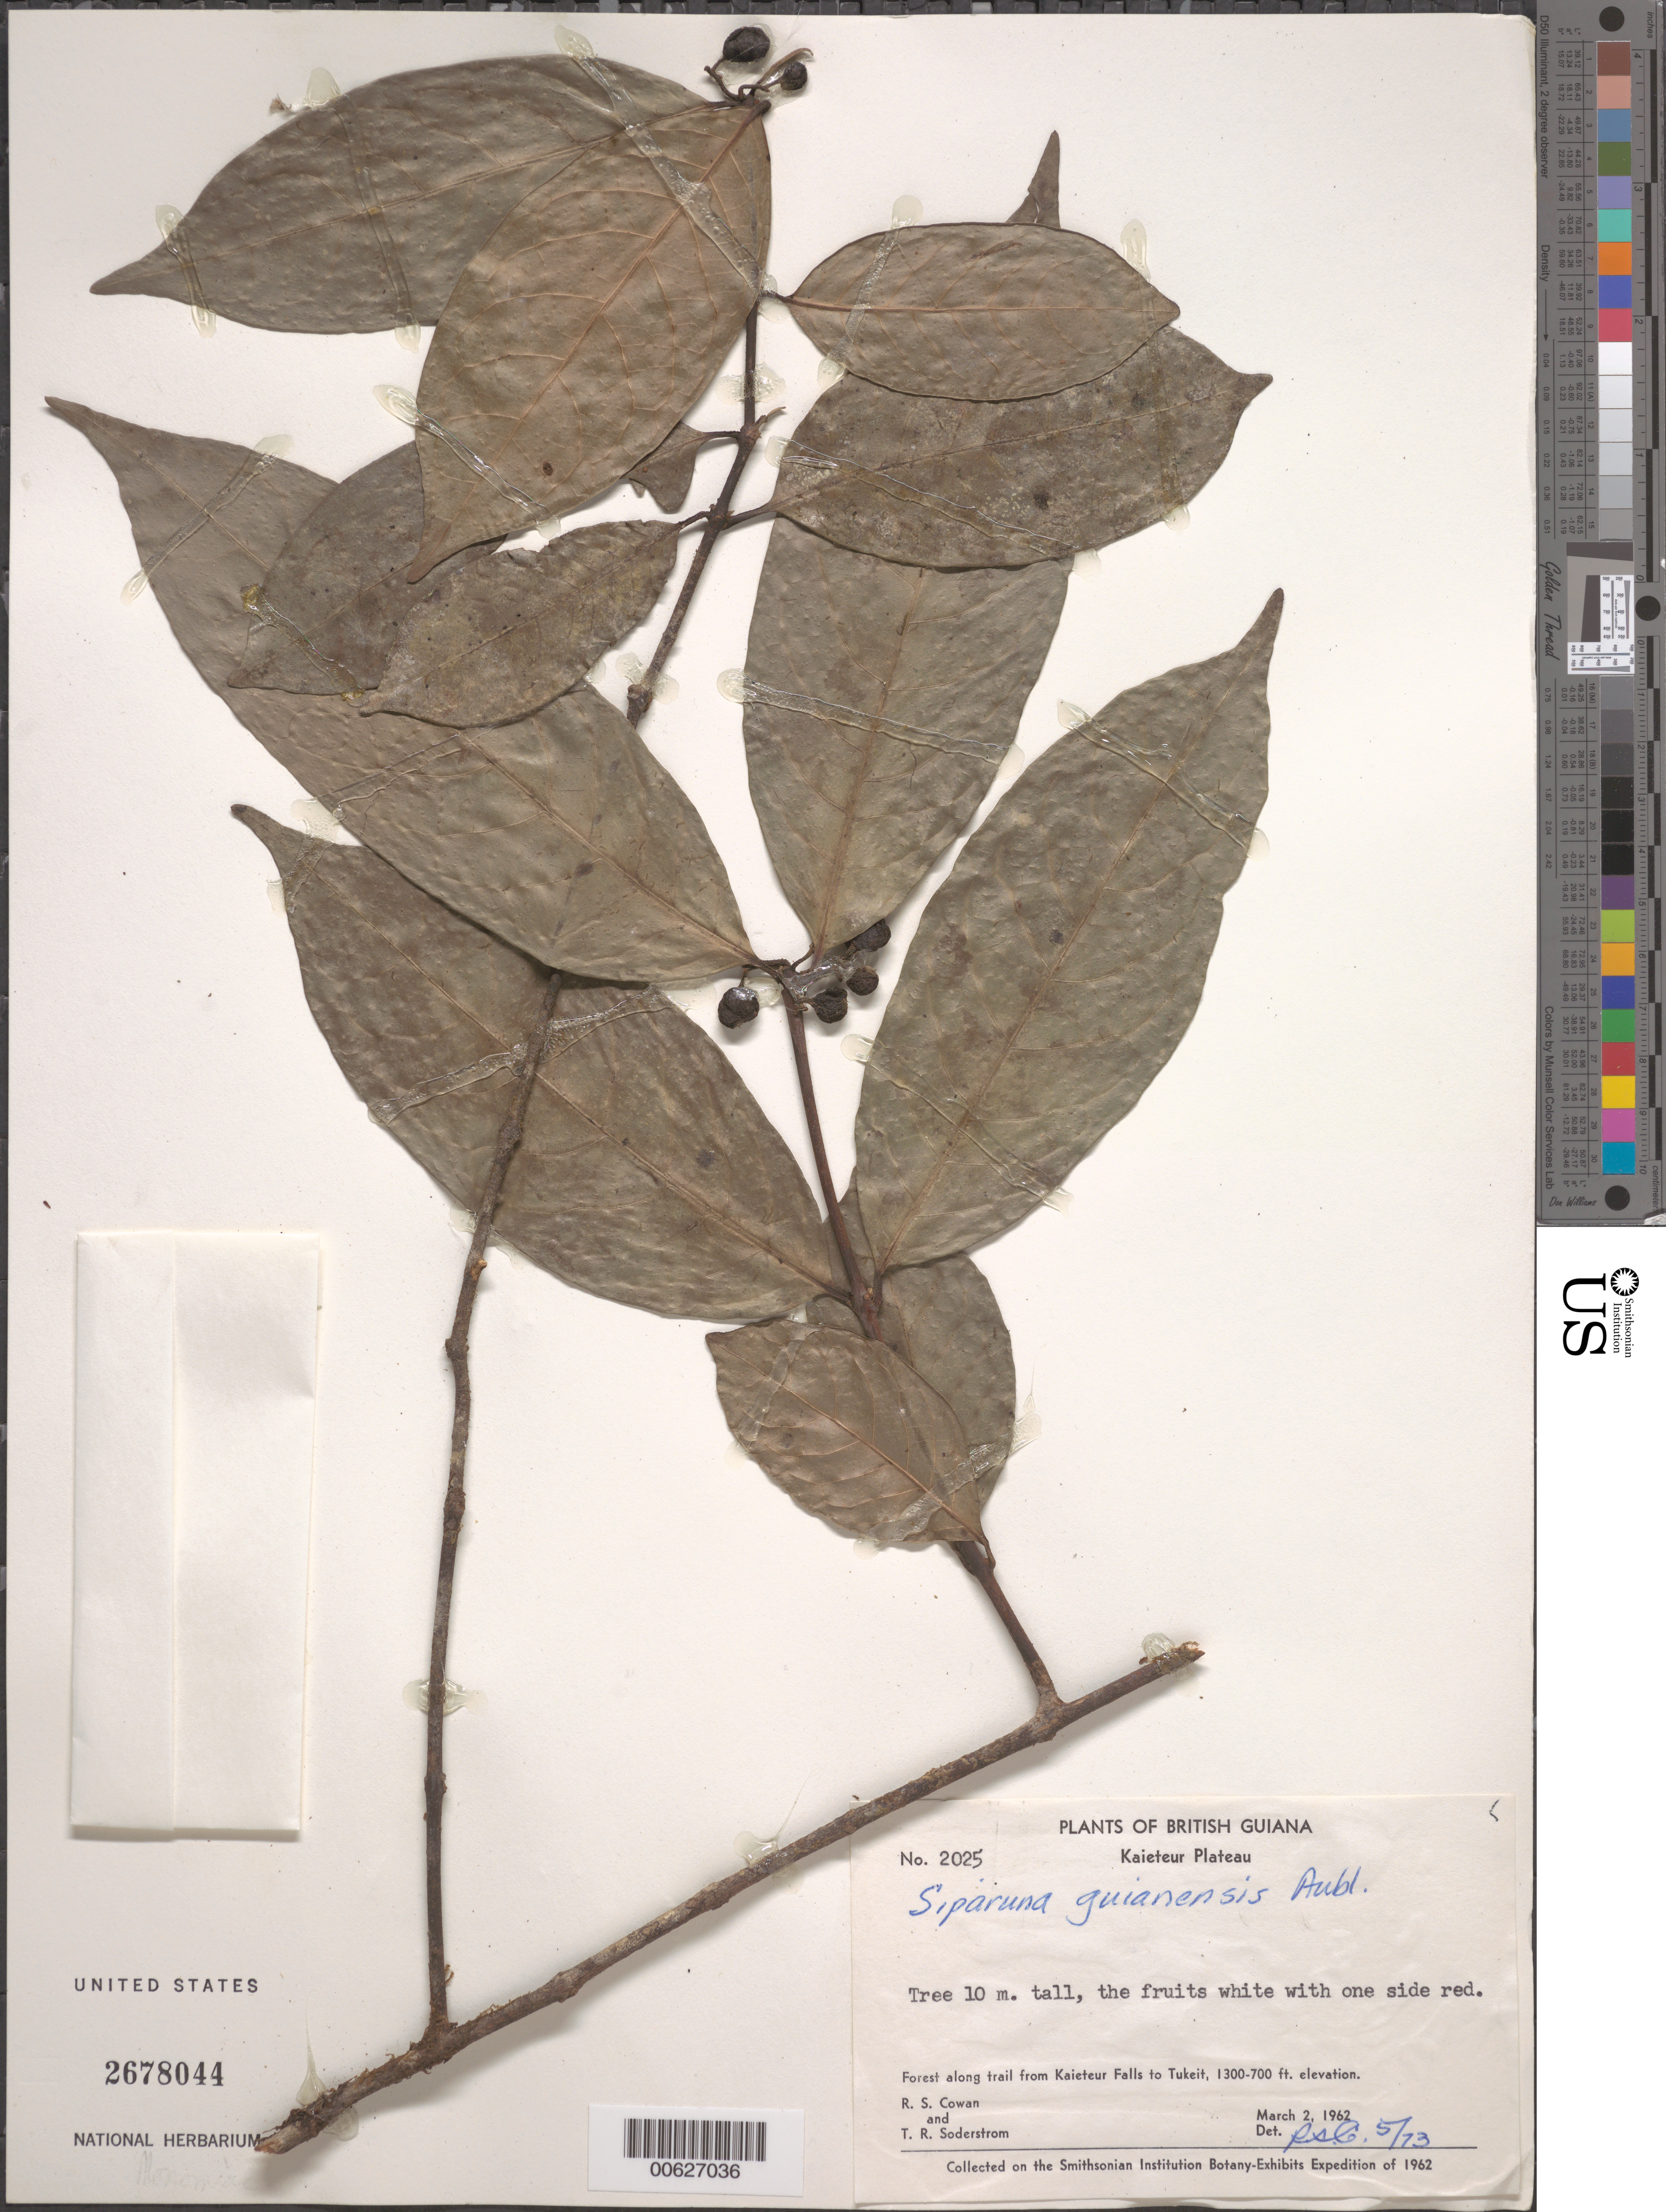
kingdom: Plantae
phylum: Tracheophyta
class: Magnoliopsida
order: Laurales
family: Siparunaceae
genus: Siparuna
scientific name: Siparuna guianensis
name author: Aubl.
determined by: Cowan, R. S.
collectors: R. S. Cowan & T. R. Soderstrom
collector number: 2025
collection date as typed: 2-Mar-62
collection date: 1962-03-02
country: Guyana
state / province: Potaro-Siparuni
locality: Kaieteur Plateau, trail from Kaieteur Plateau to Tukeit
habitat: Forest along trail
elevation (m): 213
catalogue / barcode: US 2678044